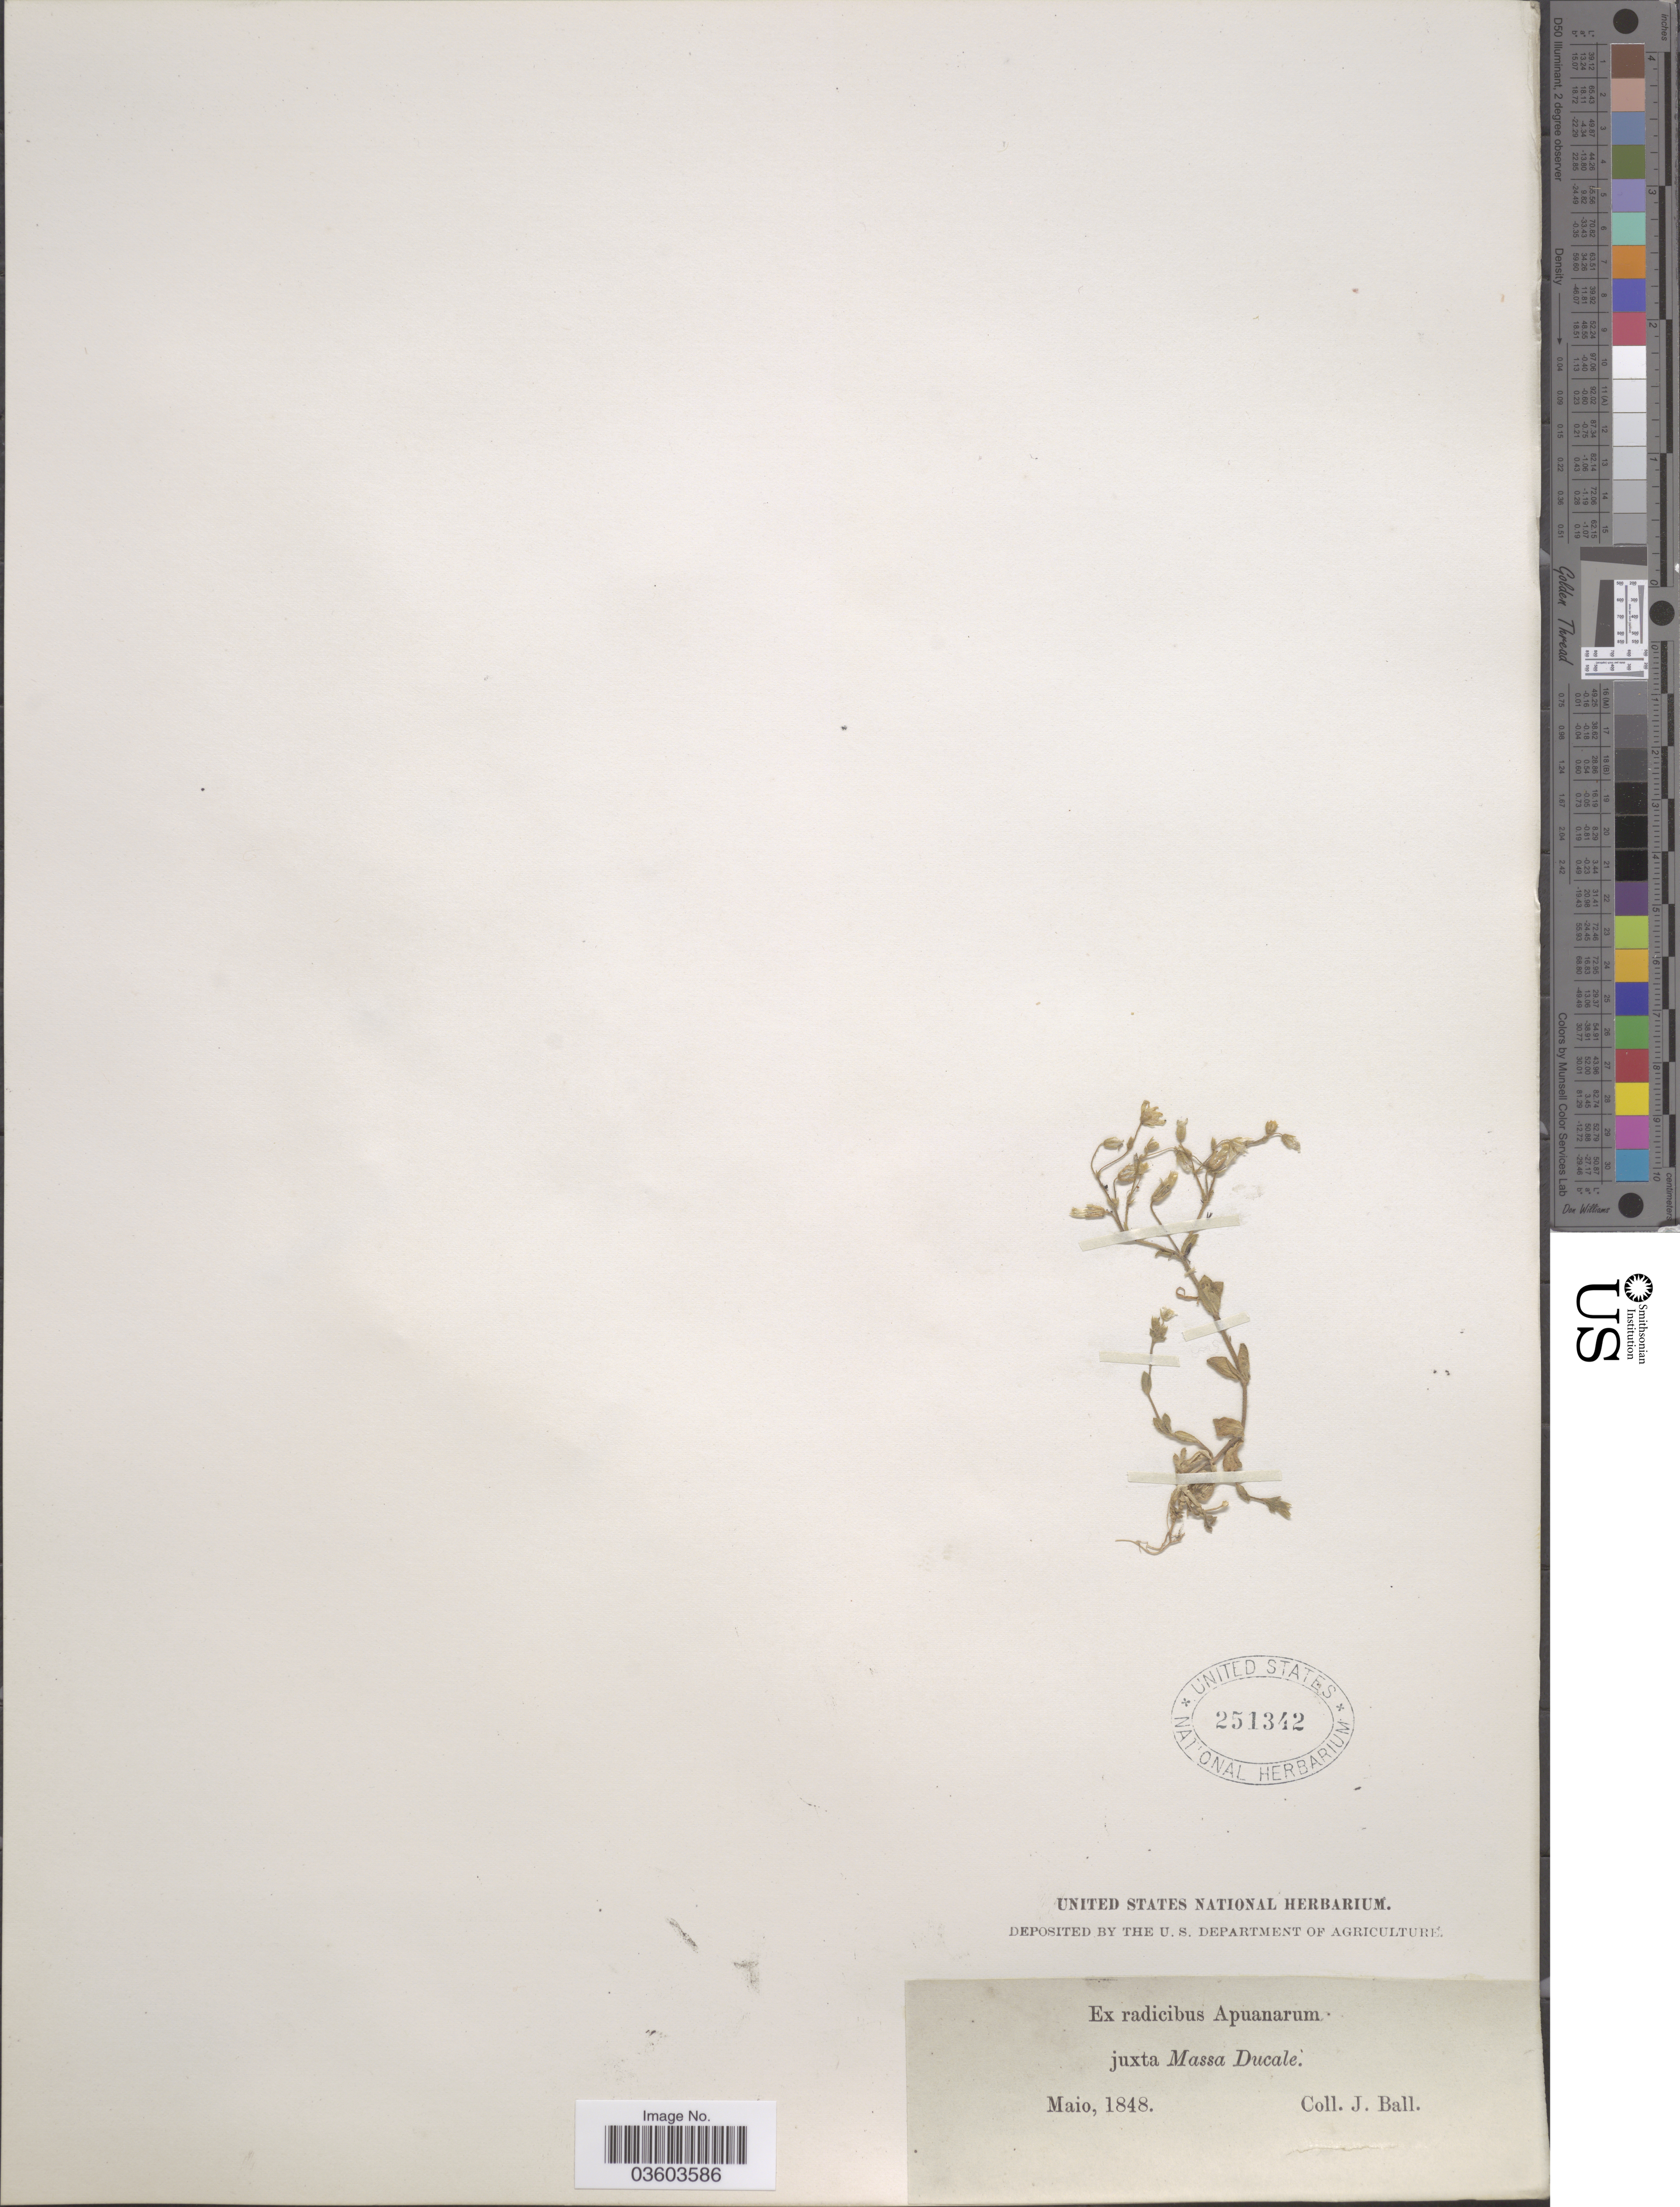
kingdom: Plantae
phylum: Tracheophyta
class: Magnoliopsida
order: Caryophyllales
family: Caryophyllaceae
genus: Cerastium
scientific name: Cerastium sp.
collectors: J. Ball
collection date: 1848-05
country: Italy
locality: Ex radicibus Apuanarum juxta Massa Ducale.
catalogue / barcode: US 251342